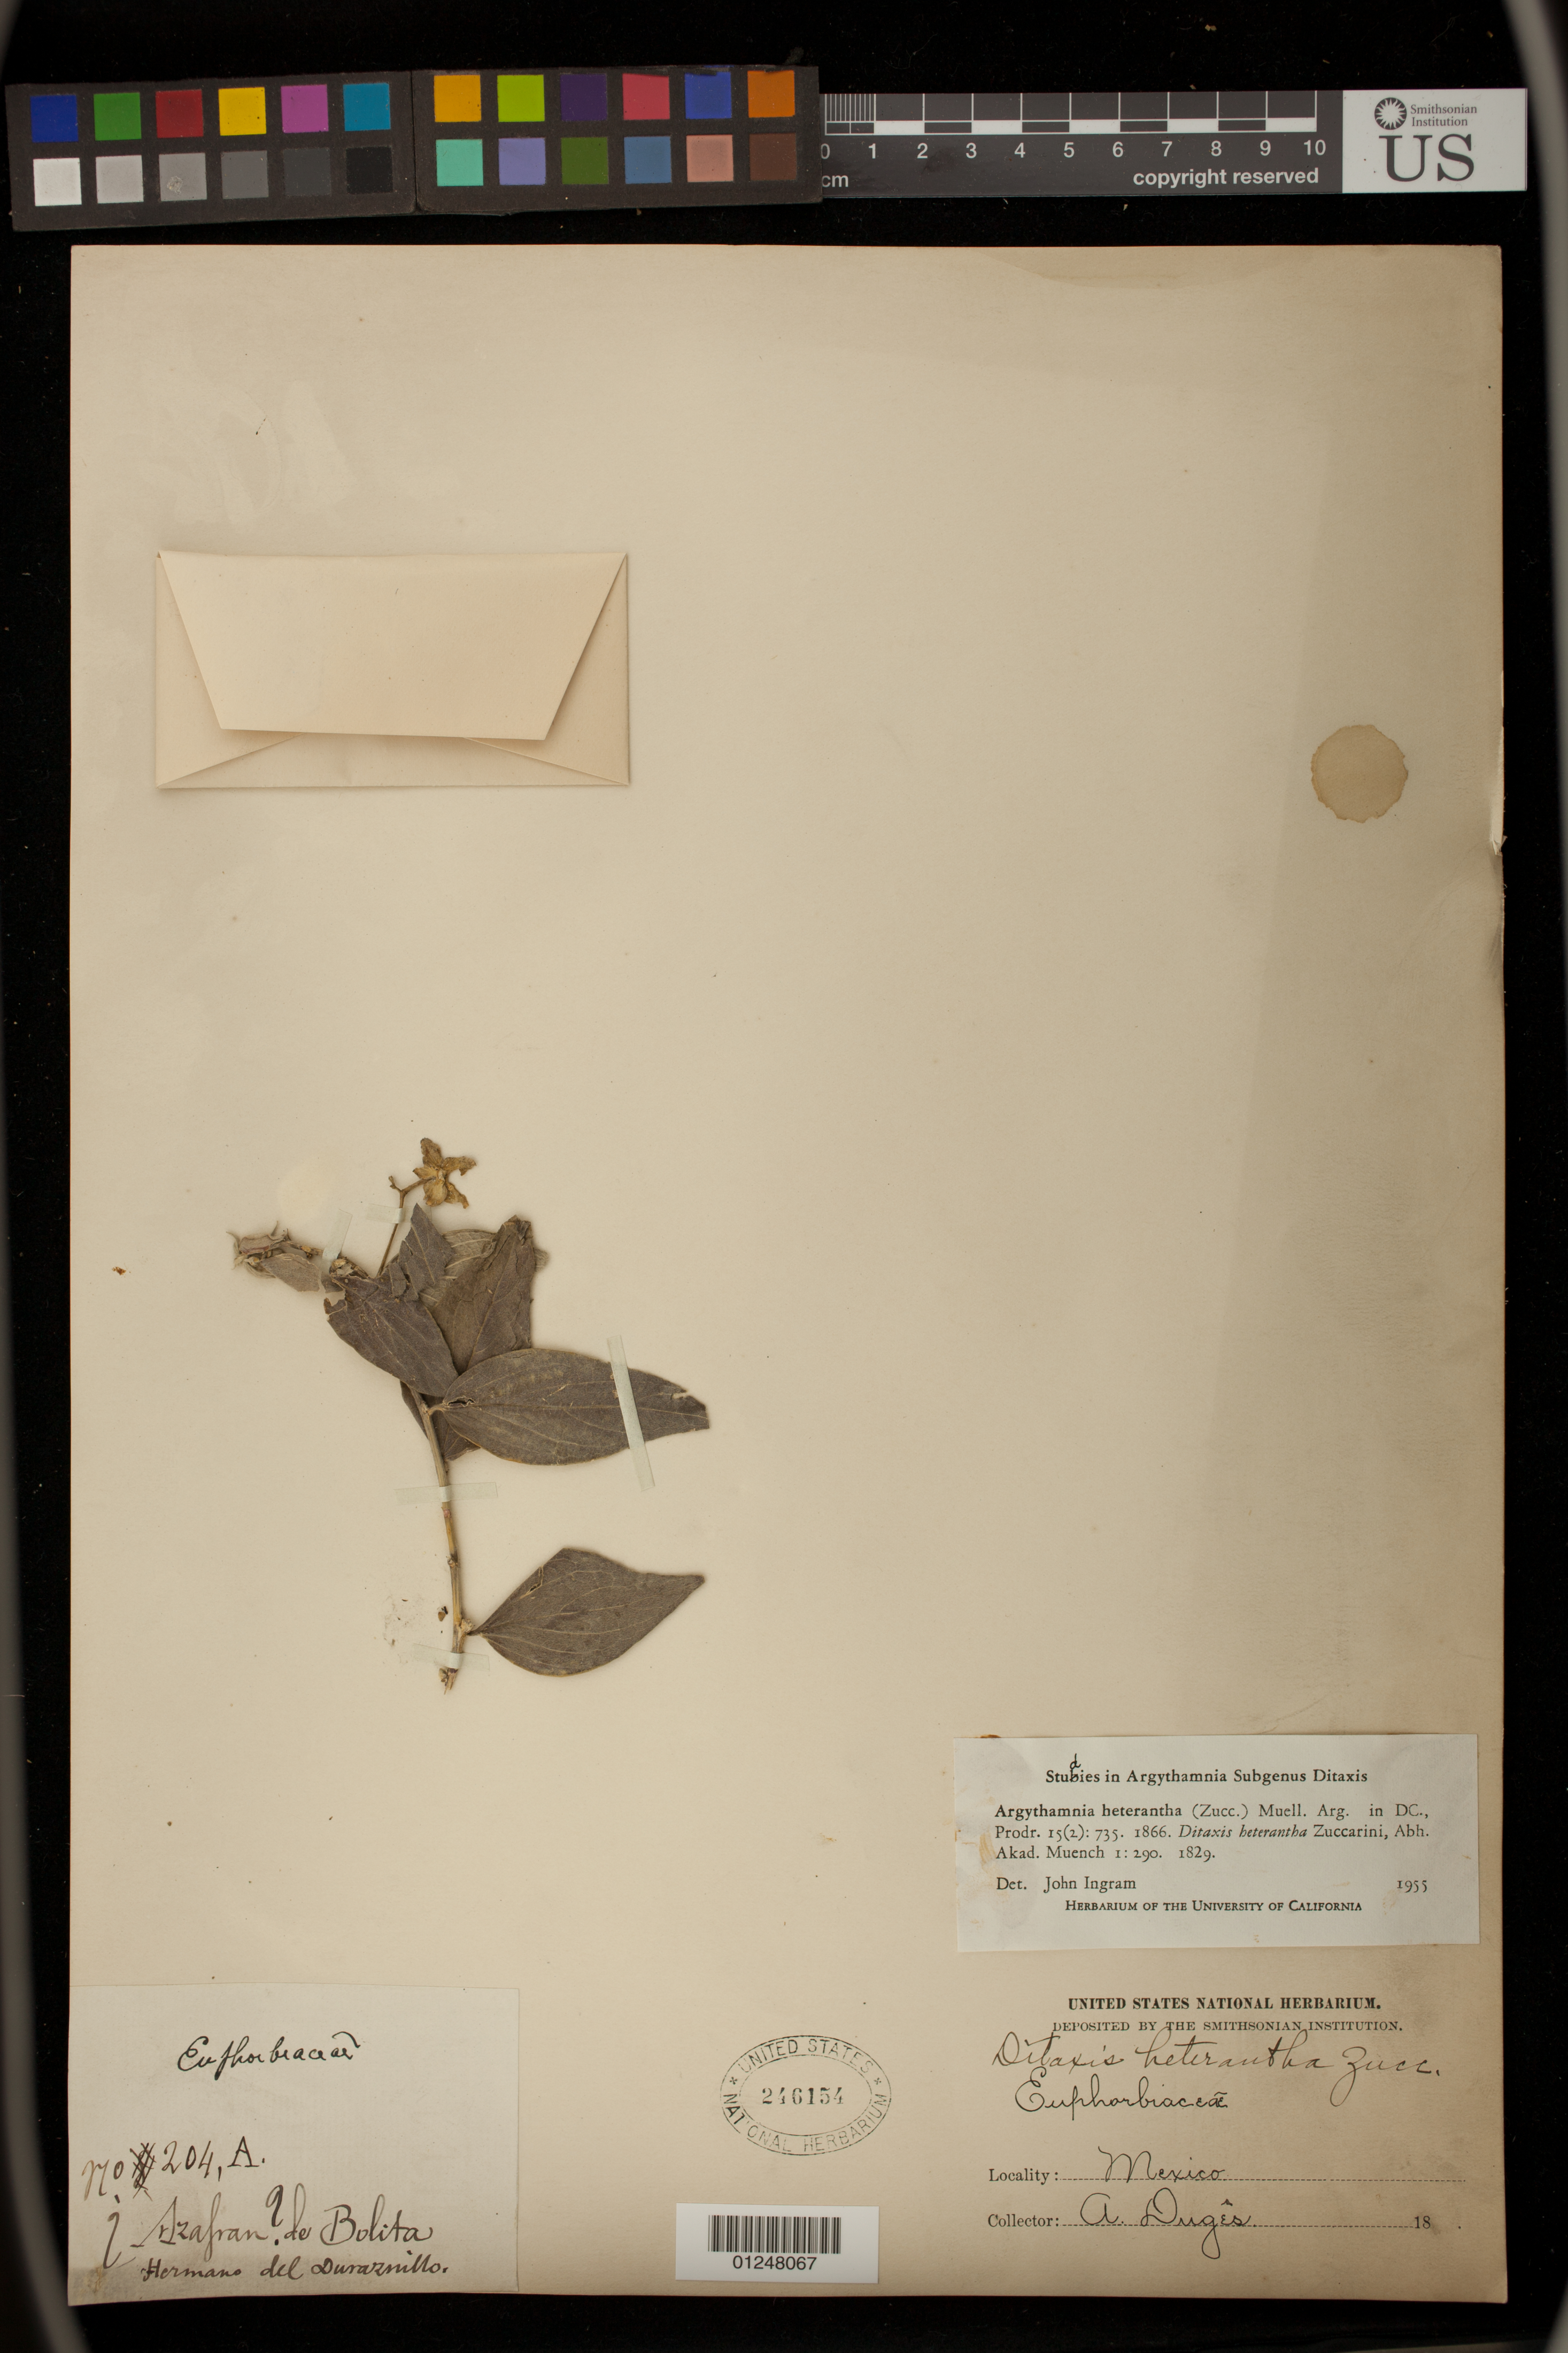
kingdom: Plantae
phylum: Tracheophyta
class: Magnoliopsida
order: Malpighiales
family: Euphorbiaceae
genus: Ditaxis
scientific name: Ditaxis heterantha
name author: Zucc.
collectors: A. Duges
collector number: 204A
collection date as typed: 18--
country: Mexico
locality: Azafran [?] de Bolita, Hermanos del Duraznillo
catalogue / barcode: US 246154